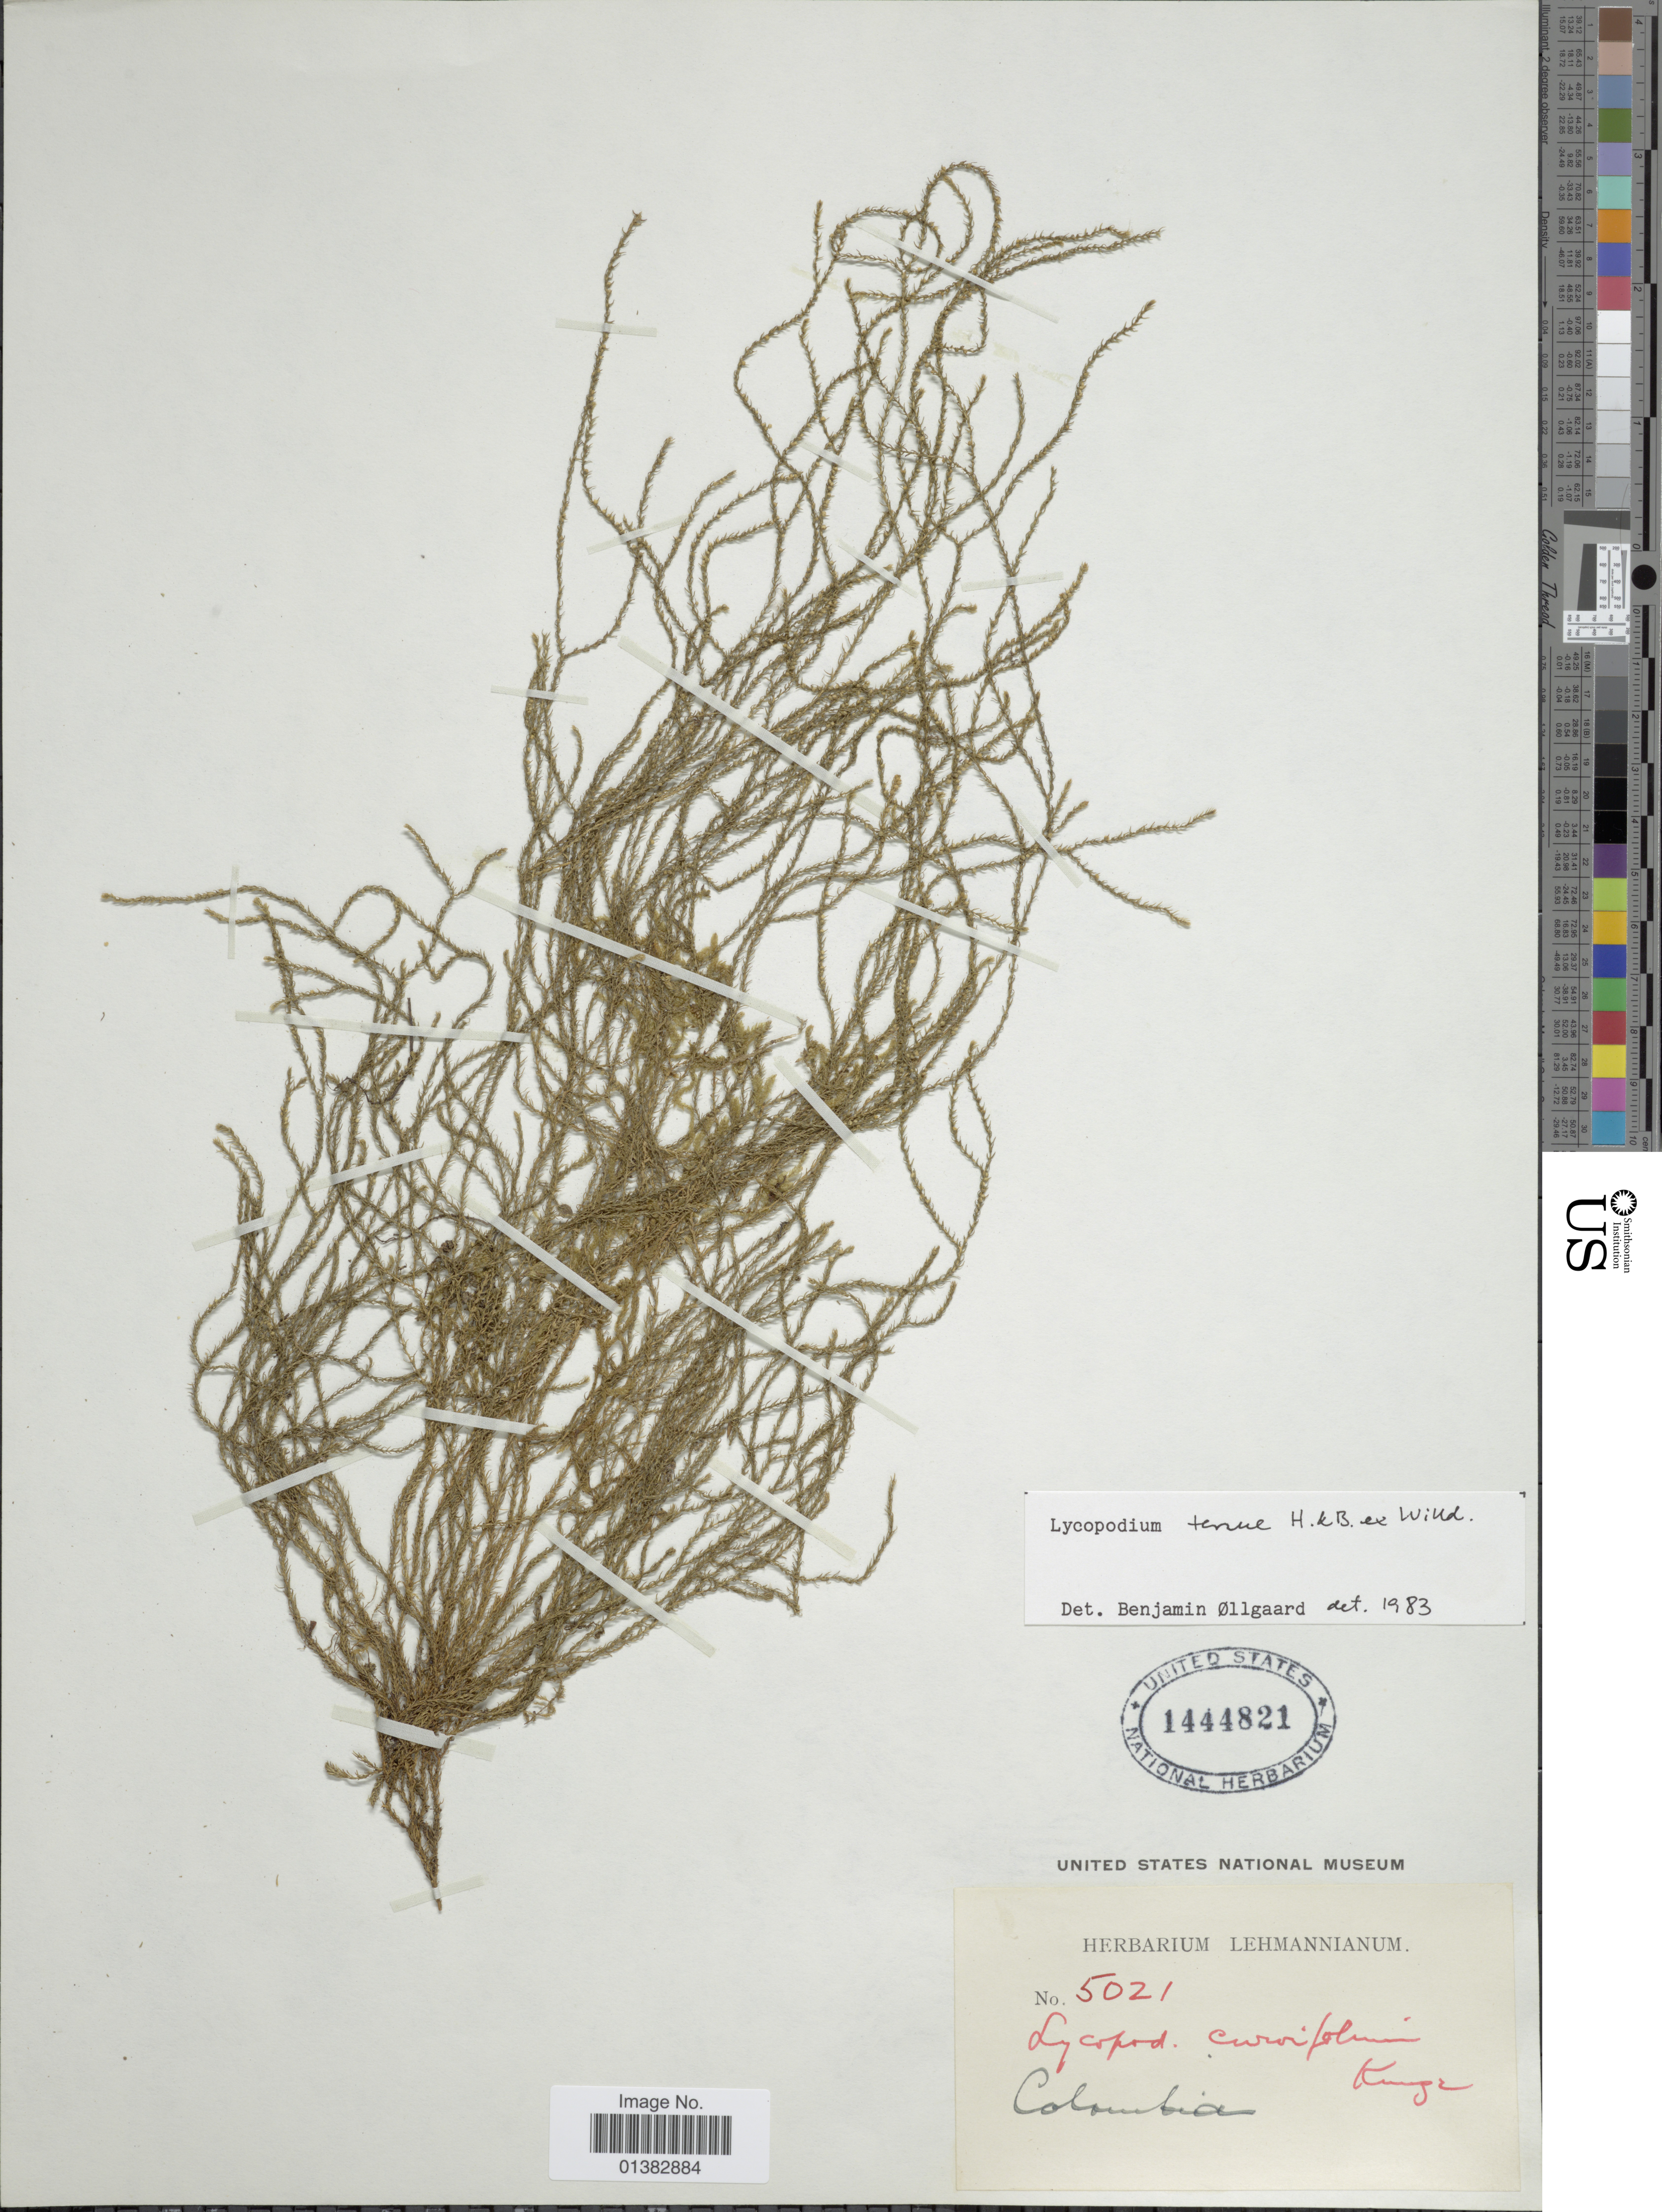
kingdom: Plantae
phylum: Tracheophyta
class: Lycopodiopsida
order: Lycopodiales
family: Lycopodiaceae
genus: Phlegmariurus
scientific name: Phlegmariurus tenuis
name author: (Humb. & Bonpl. ex Willd.) B. Øllg.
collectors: ex herb. Lehmannianum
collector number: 5021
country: Colombia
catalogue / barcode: US 1444821